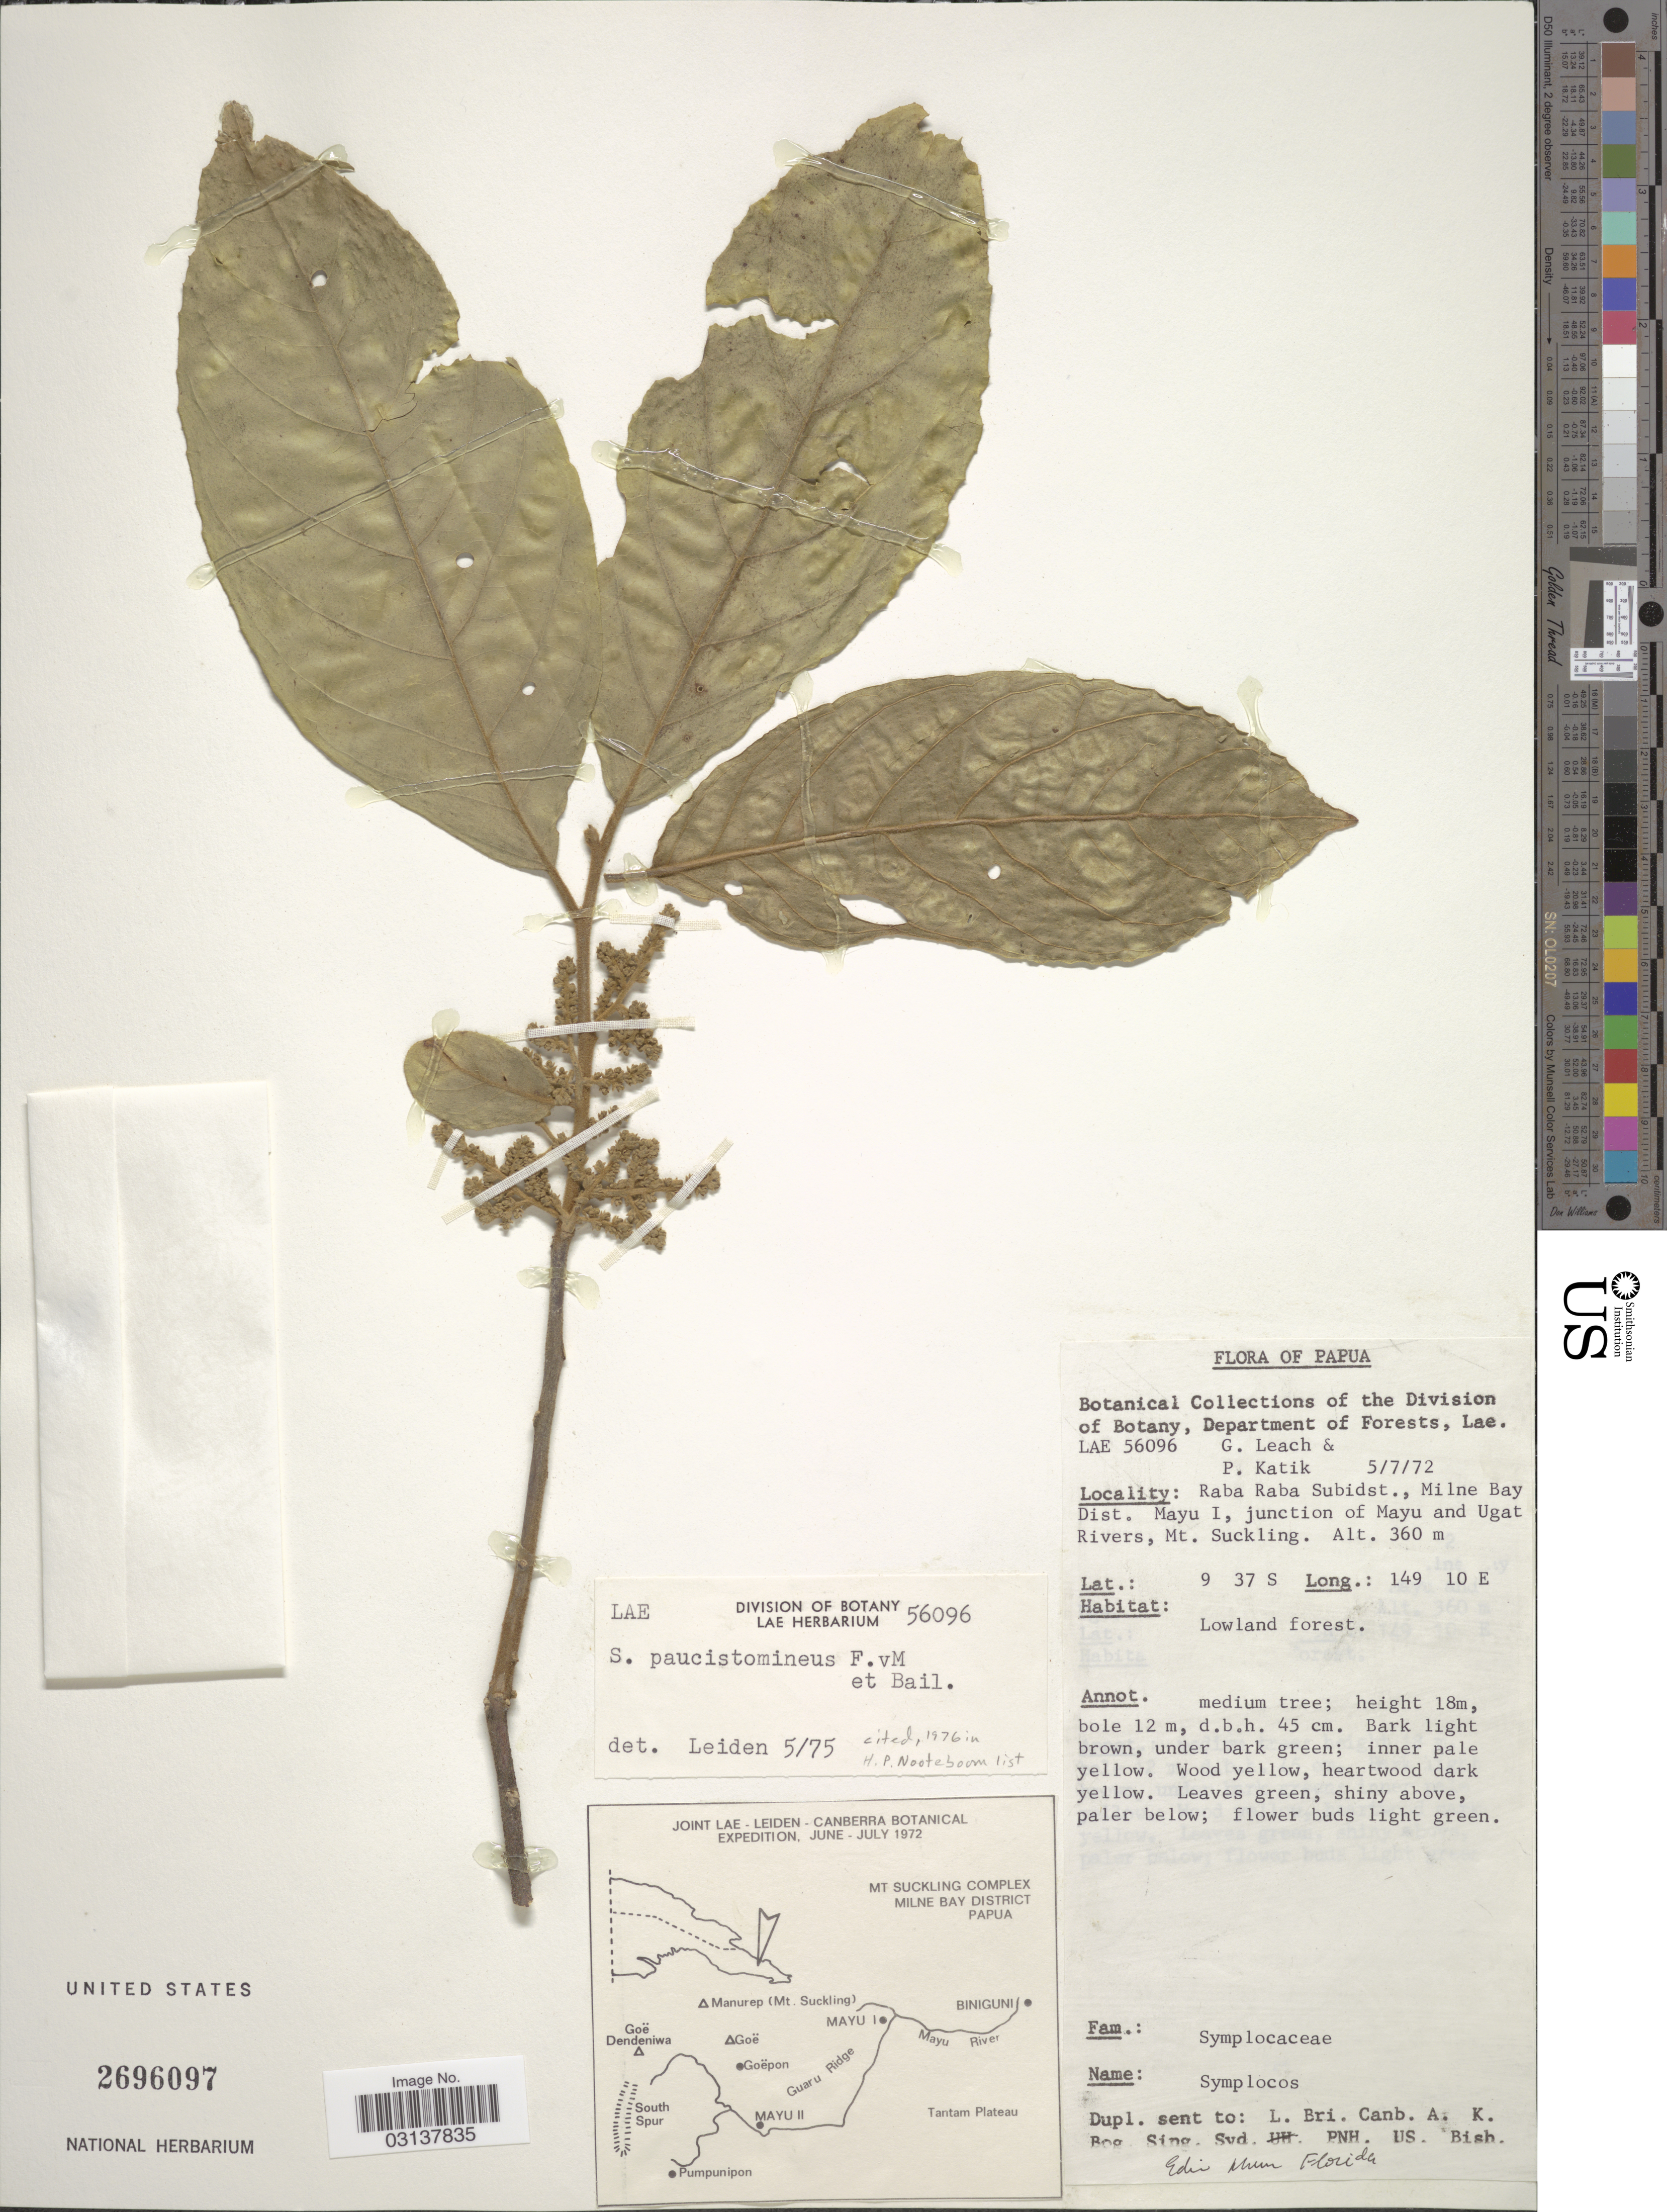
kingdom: Plantae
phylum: Tracheophyta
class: Magnoliopsida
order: Ericales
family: Symplocaceae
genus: Symplocos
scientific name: Symplocos paucistaminea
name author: F. Muell. & F.M. Bailey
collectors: G. Leach & P. Katik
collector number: LAE56096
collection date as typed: Transcribed d/m/y: 5/7/72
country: Papua New Guinea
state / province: Milne Bay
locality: Papua. Raba Raba Subdist., Milne Bay Dist. Mayu I, junction of Mayu and Ugat Rivers, Mt. Suckling.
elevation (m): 360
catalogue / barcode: US 2696097